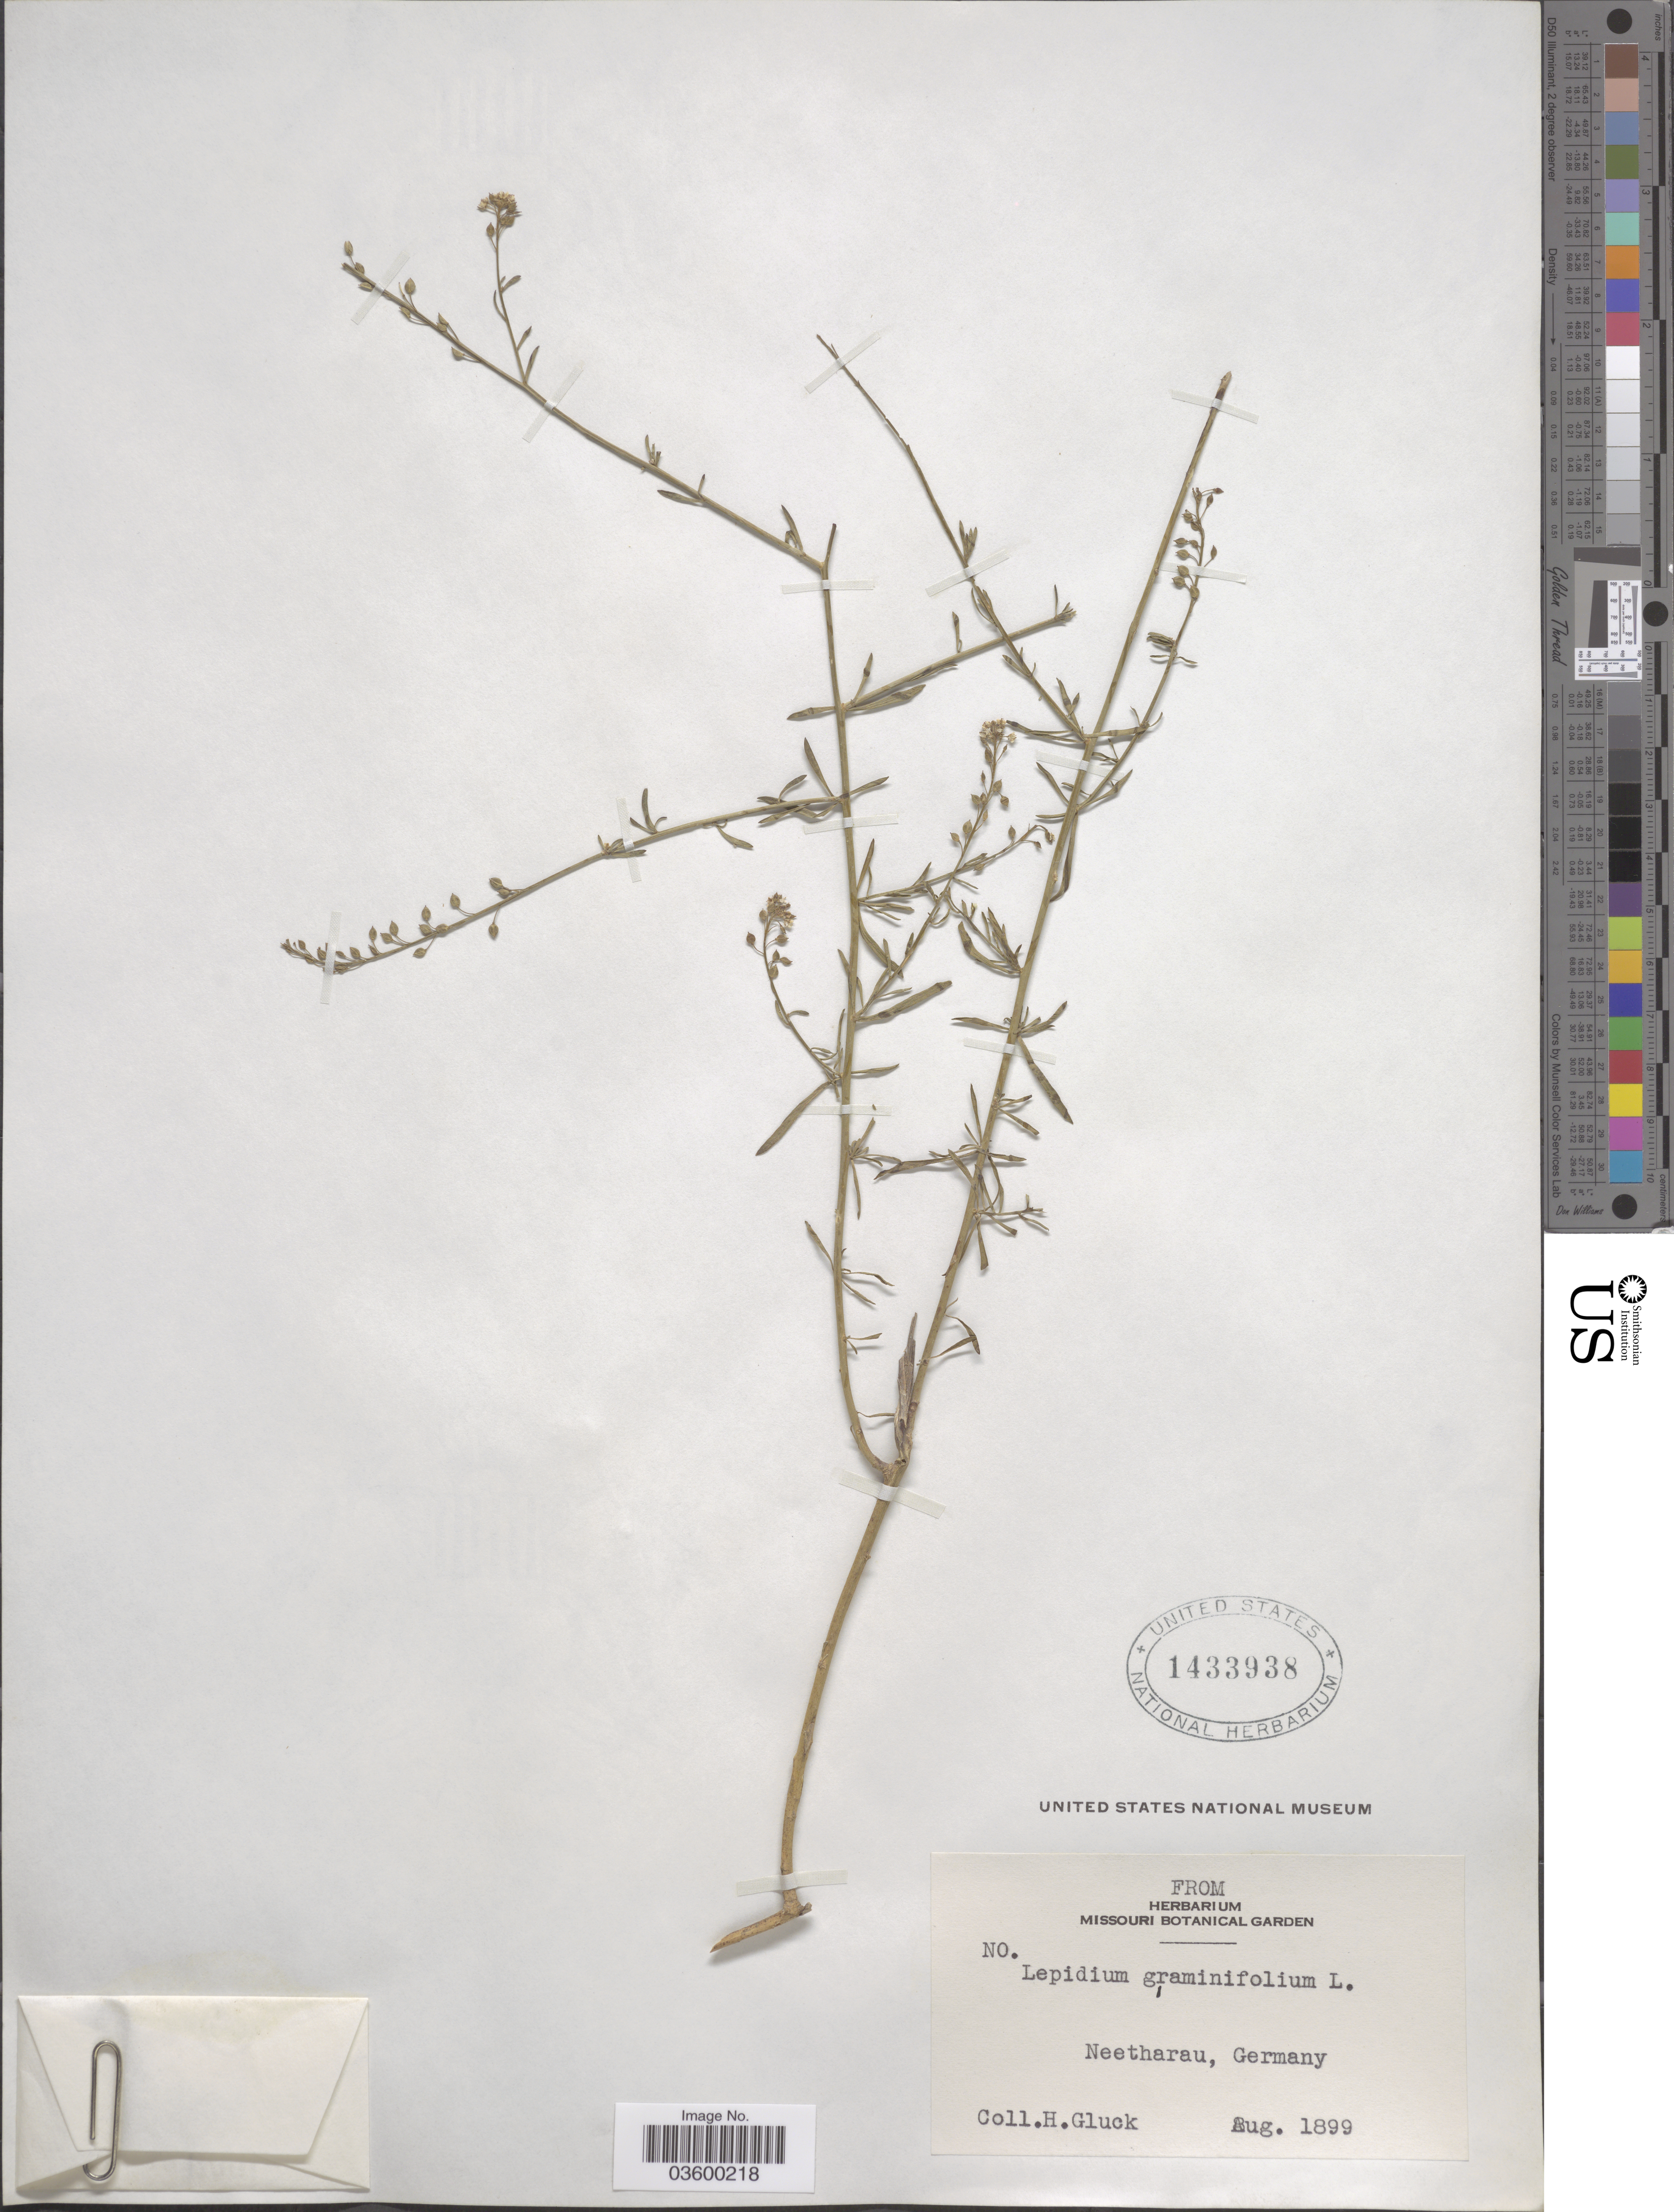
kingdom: Plantae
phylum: Tracheophyta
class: Magnoliopsida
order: Brassicales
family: Brassicaceae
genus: Lepidium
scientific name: Lepidium graminifolium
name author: L.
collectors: H. Glück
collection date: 1899-08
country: Germany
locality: Neetharau.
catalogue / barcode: US 1433938